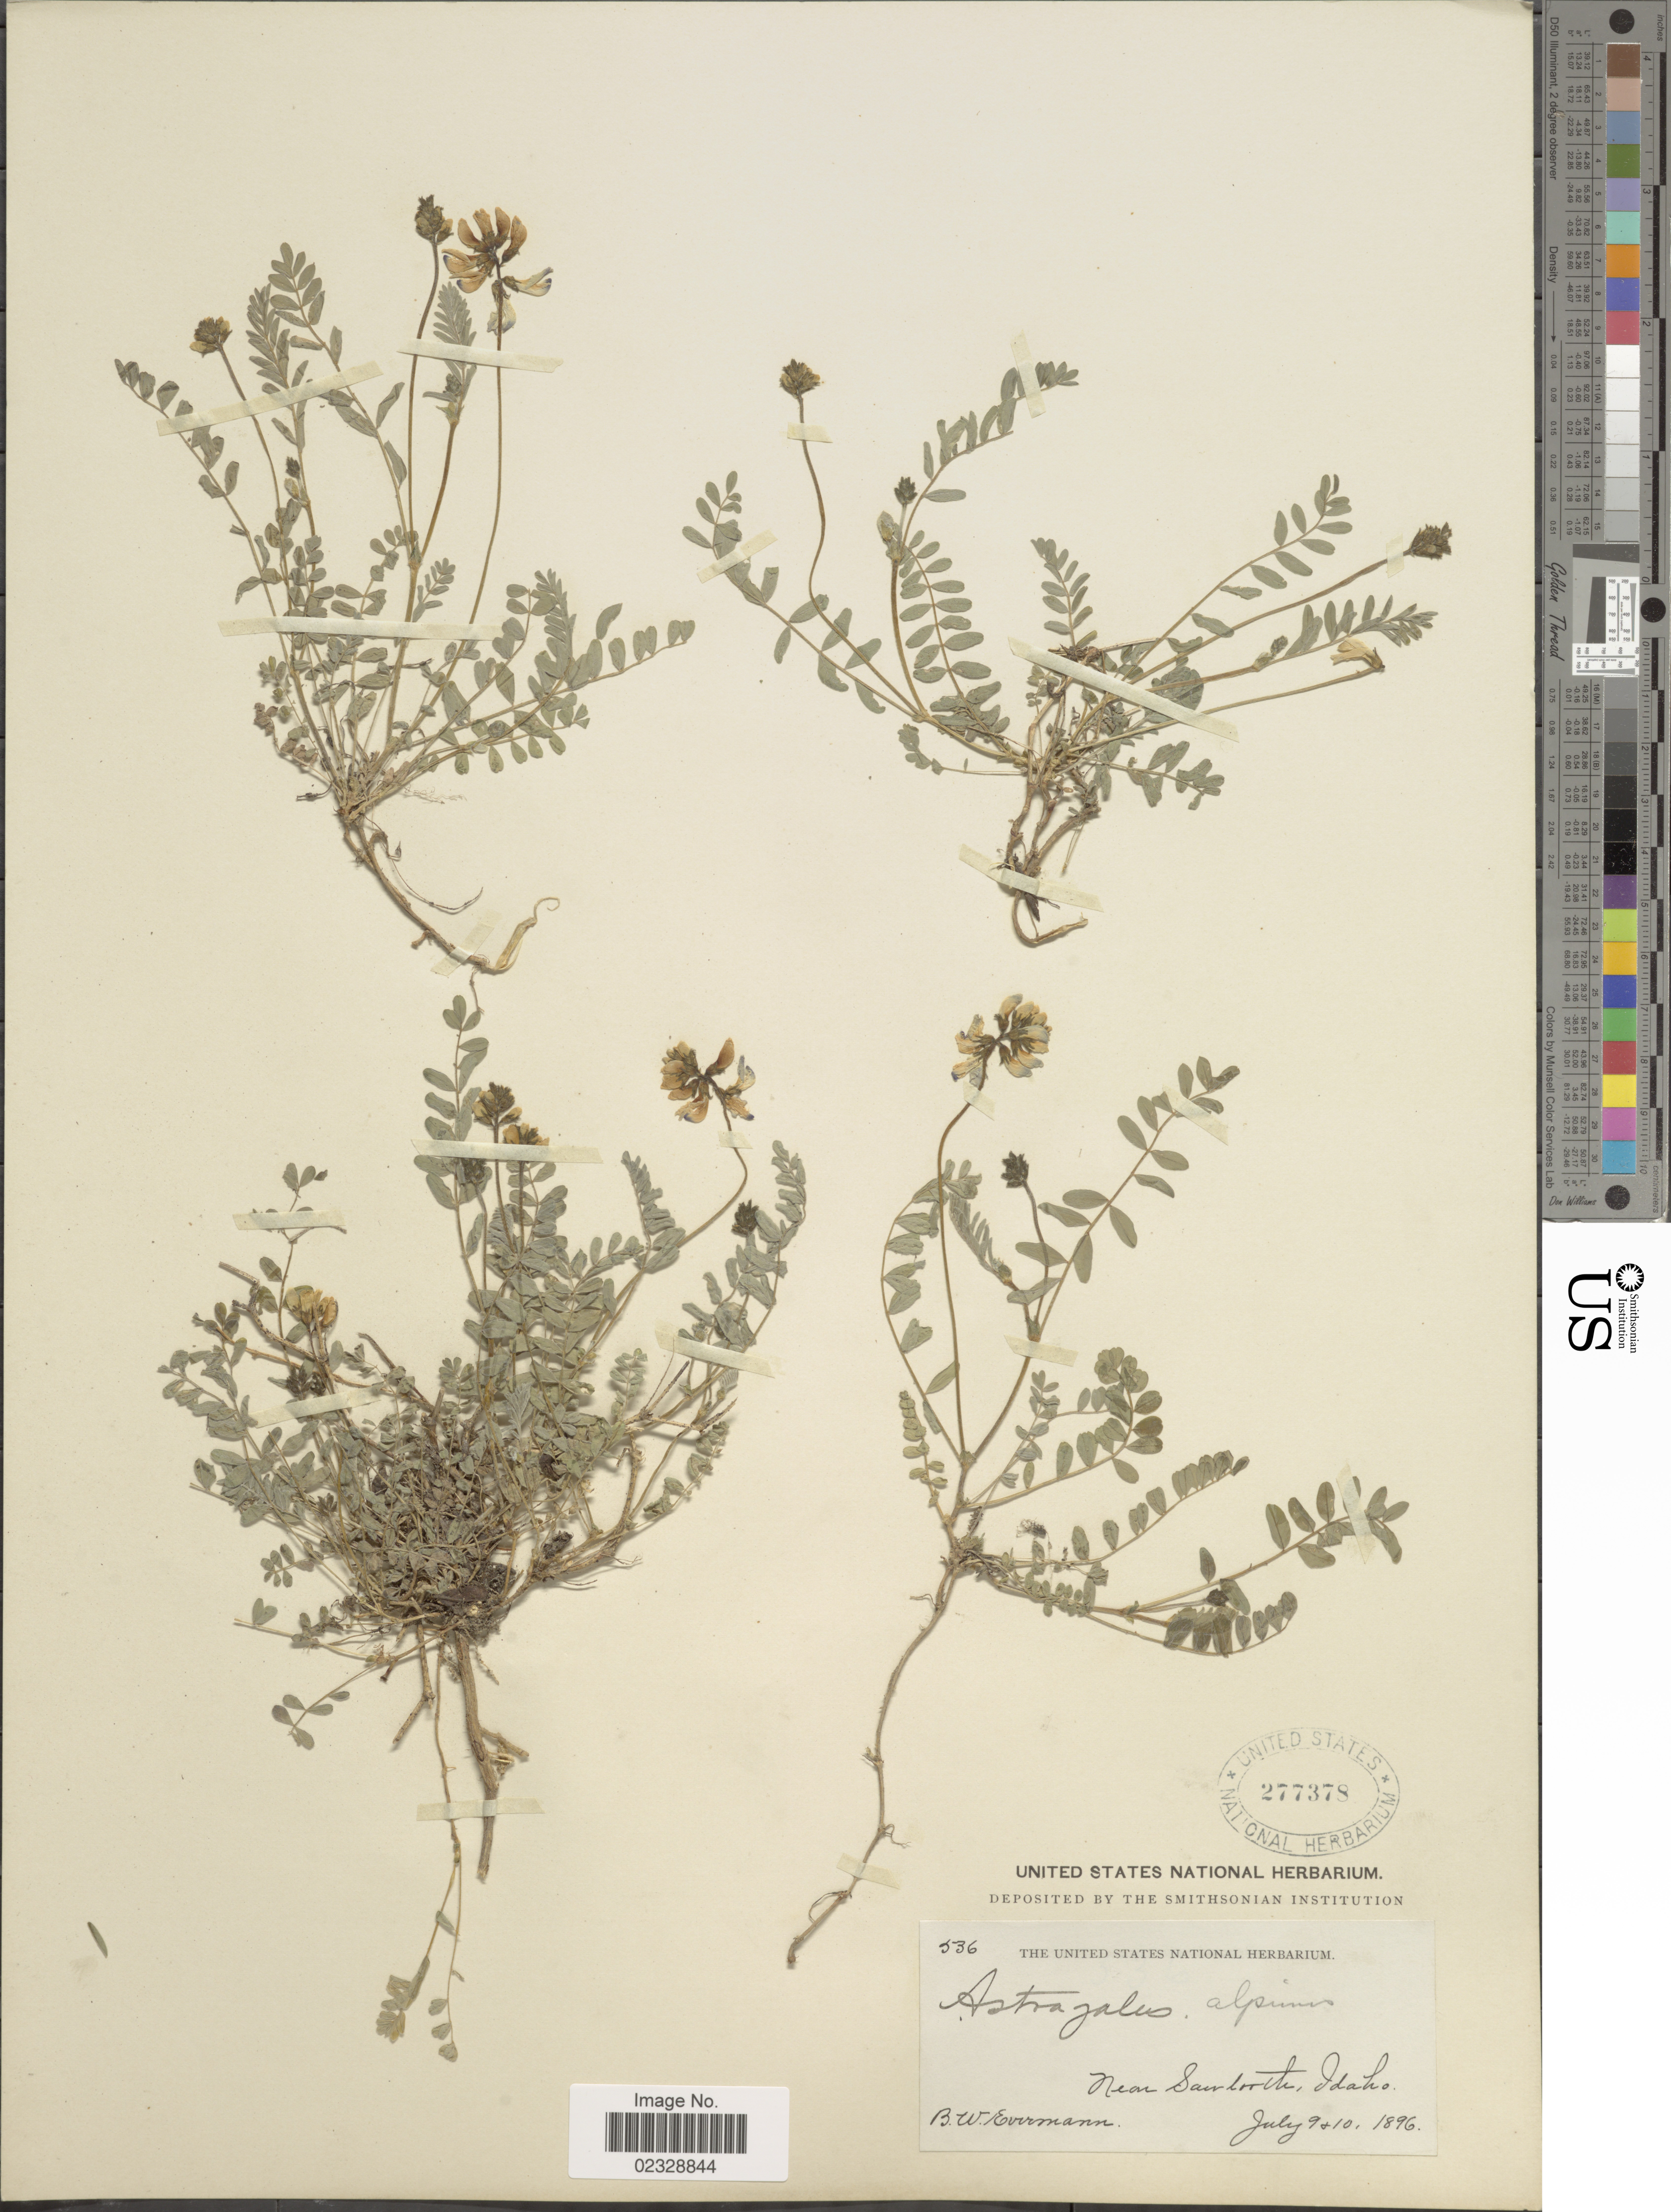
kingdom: Plantae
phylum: Tracheophyta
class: Magnoliopsida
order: Fabales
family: Fabaceae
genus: Astragalus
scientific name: Astragalus alpinus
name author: L.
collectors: B. W. Evermann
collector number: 536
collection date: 1896-07-09/1896-07-10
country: United States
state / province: Idaho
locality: Near Sawtooth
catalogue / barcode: US 277378